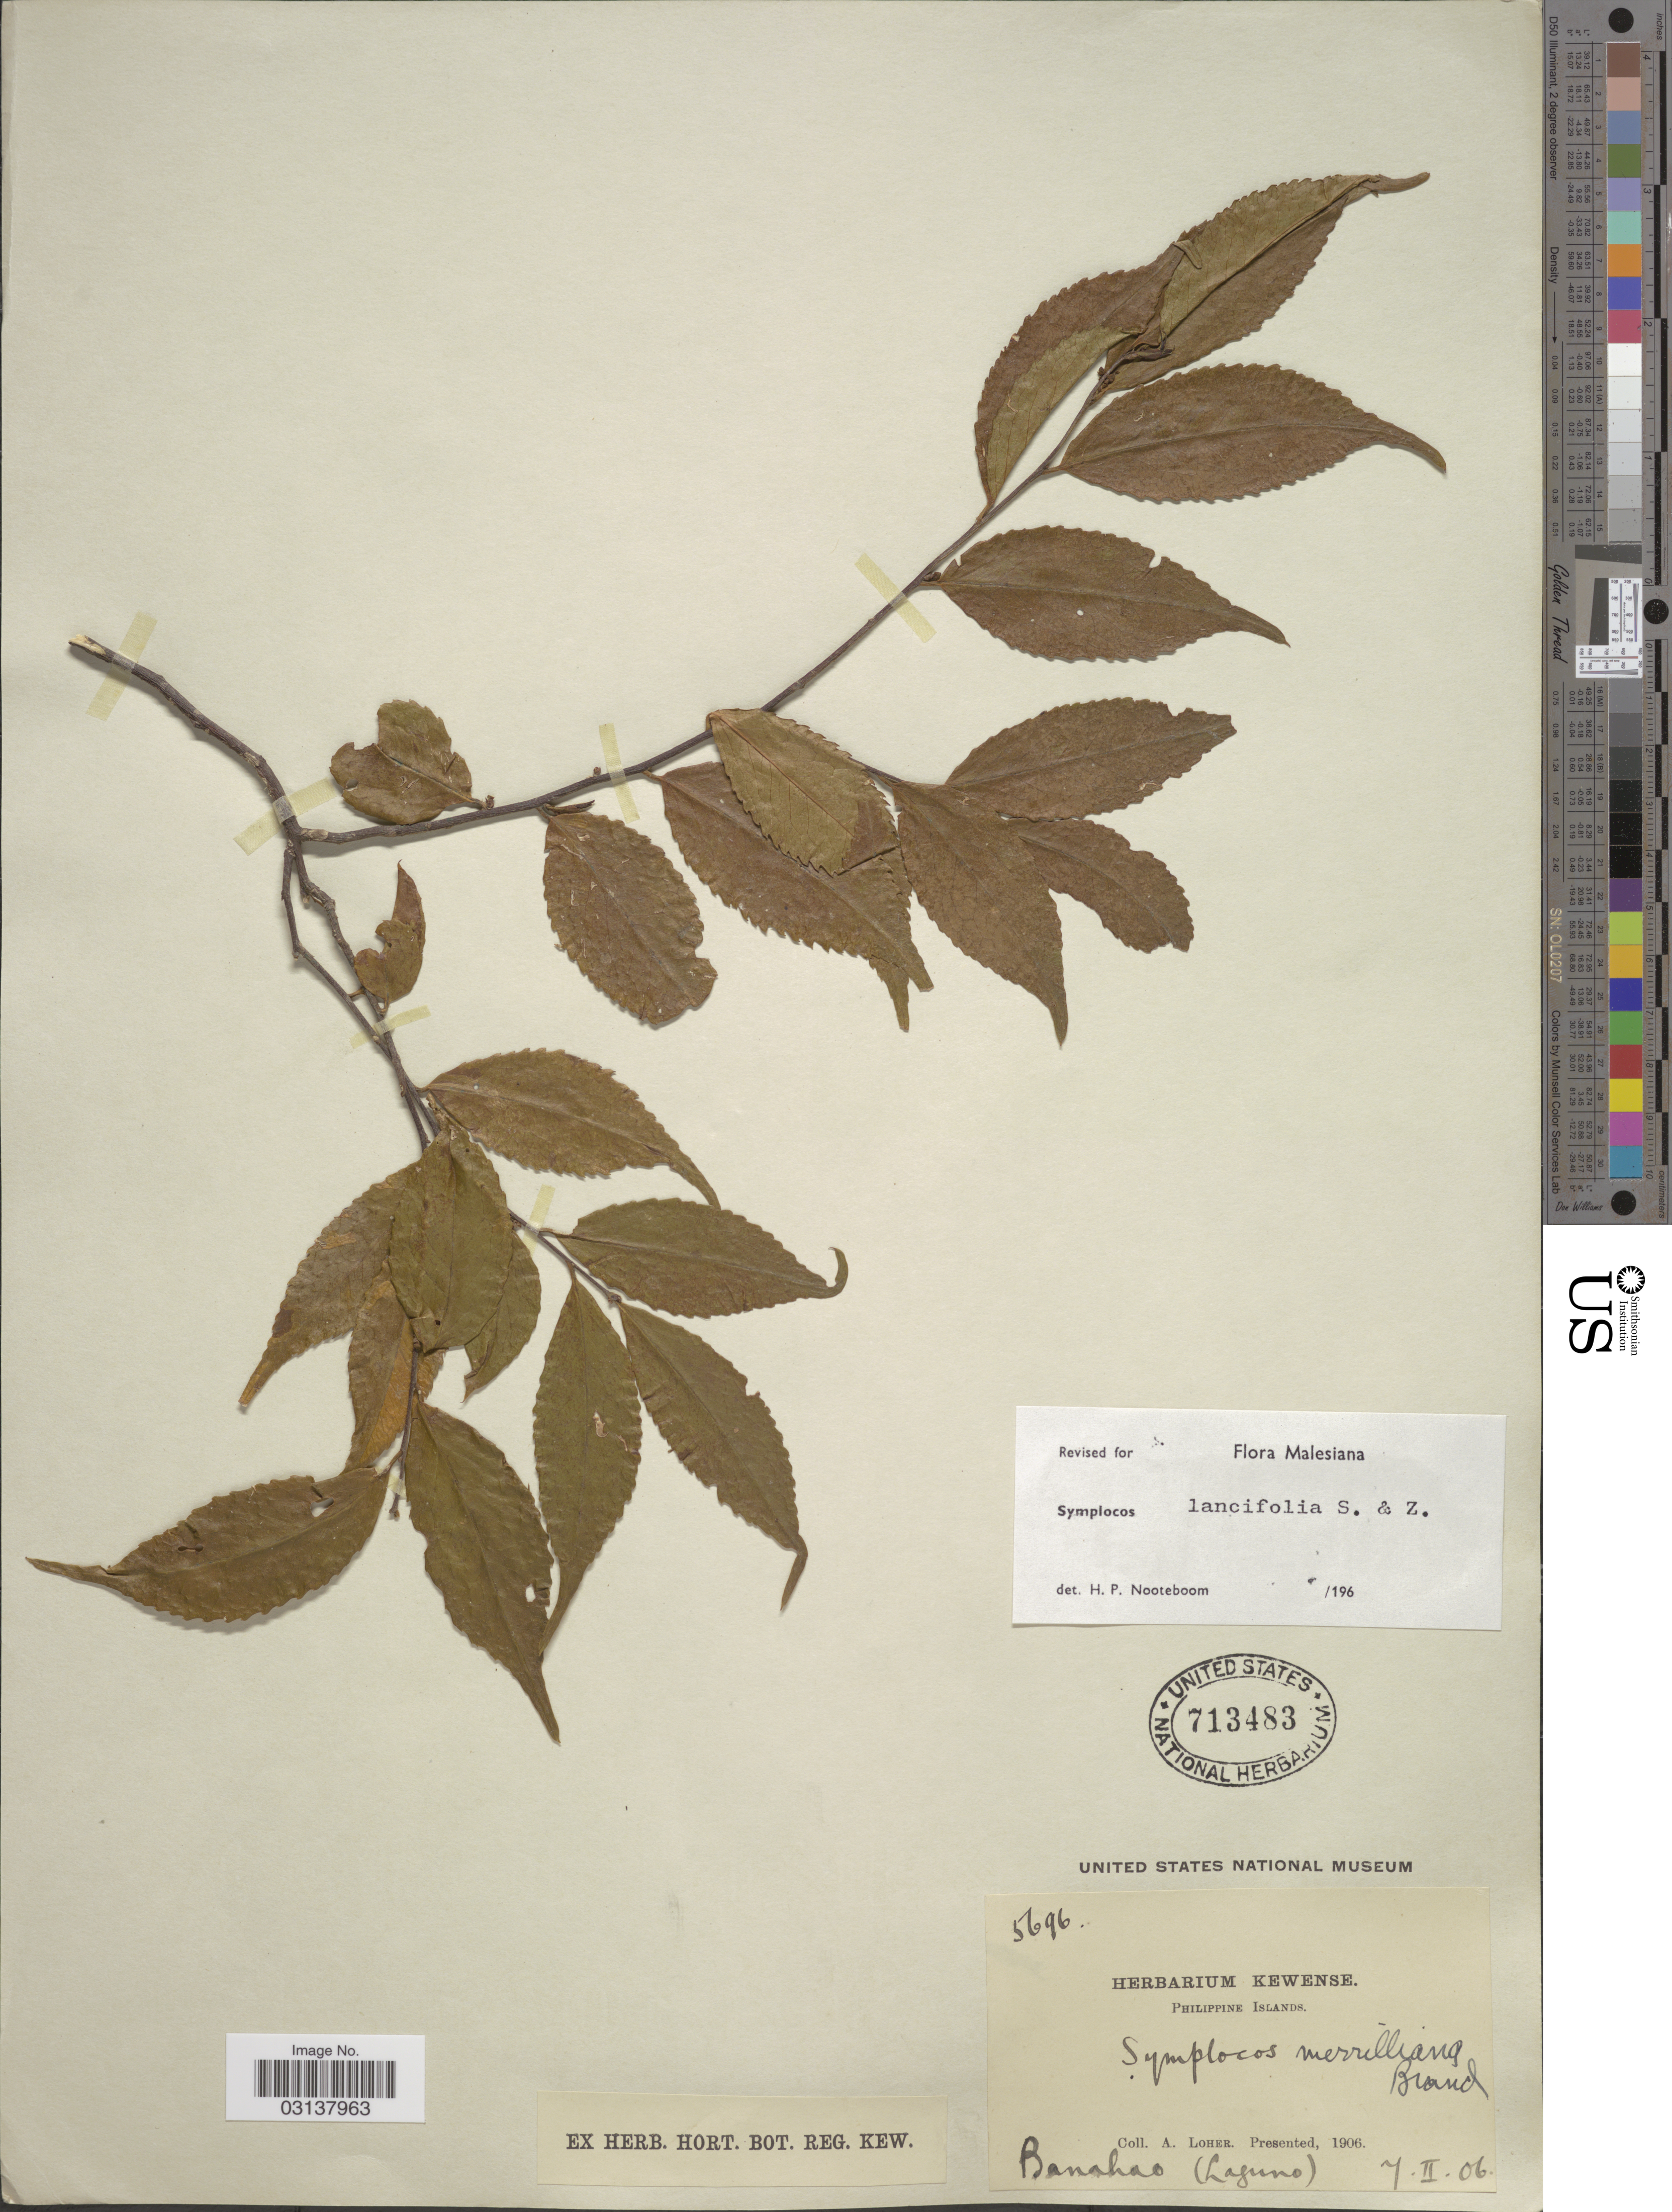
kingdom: Plantae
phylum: Tracheophyta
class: Magnoliopsida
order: Ericales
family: Symplocaceae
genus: Symplocos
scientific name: Symplocos lancifolia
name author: Siebert & Zucc.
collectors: A. Loher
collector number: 5696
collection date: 1906-02-07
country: Philippines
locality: Philippine Islands. Banahao (Laguna).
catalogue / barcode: US 713483